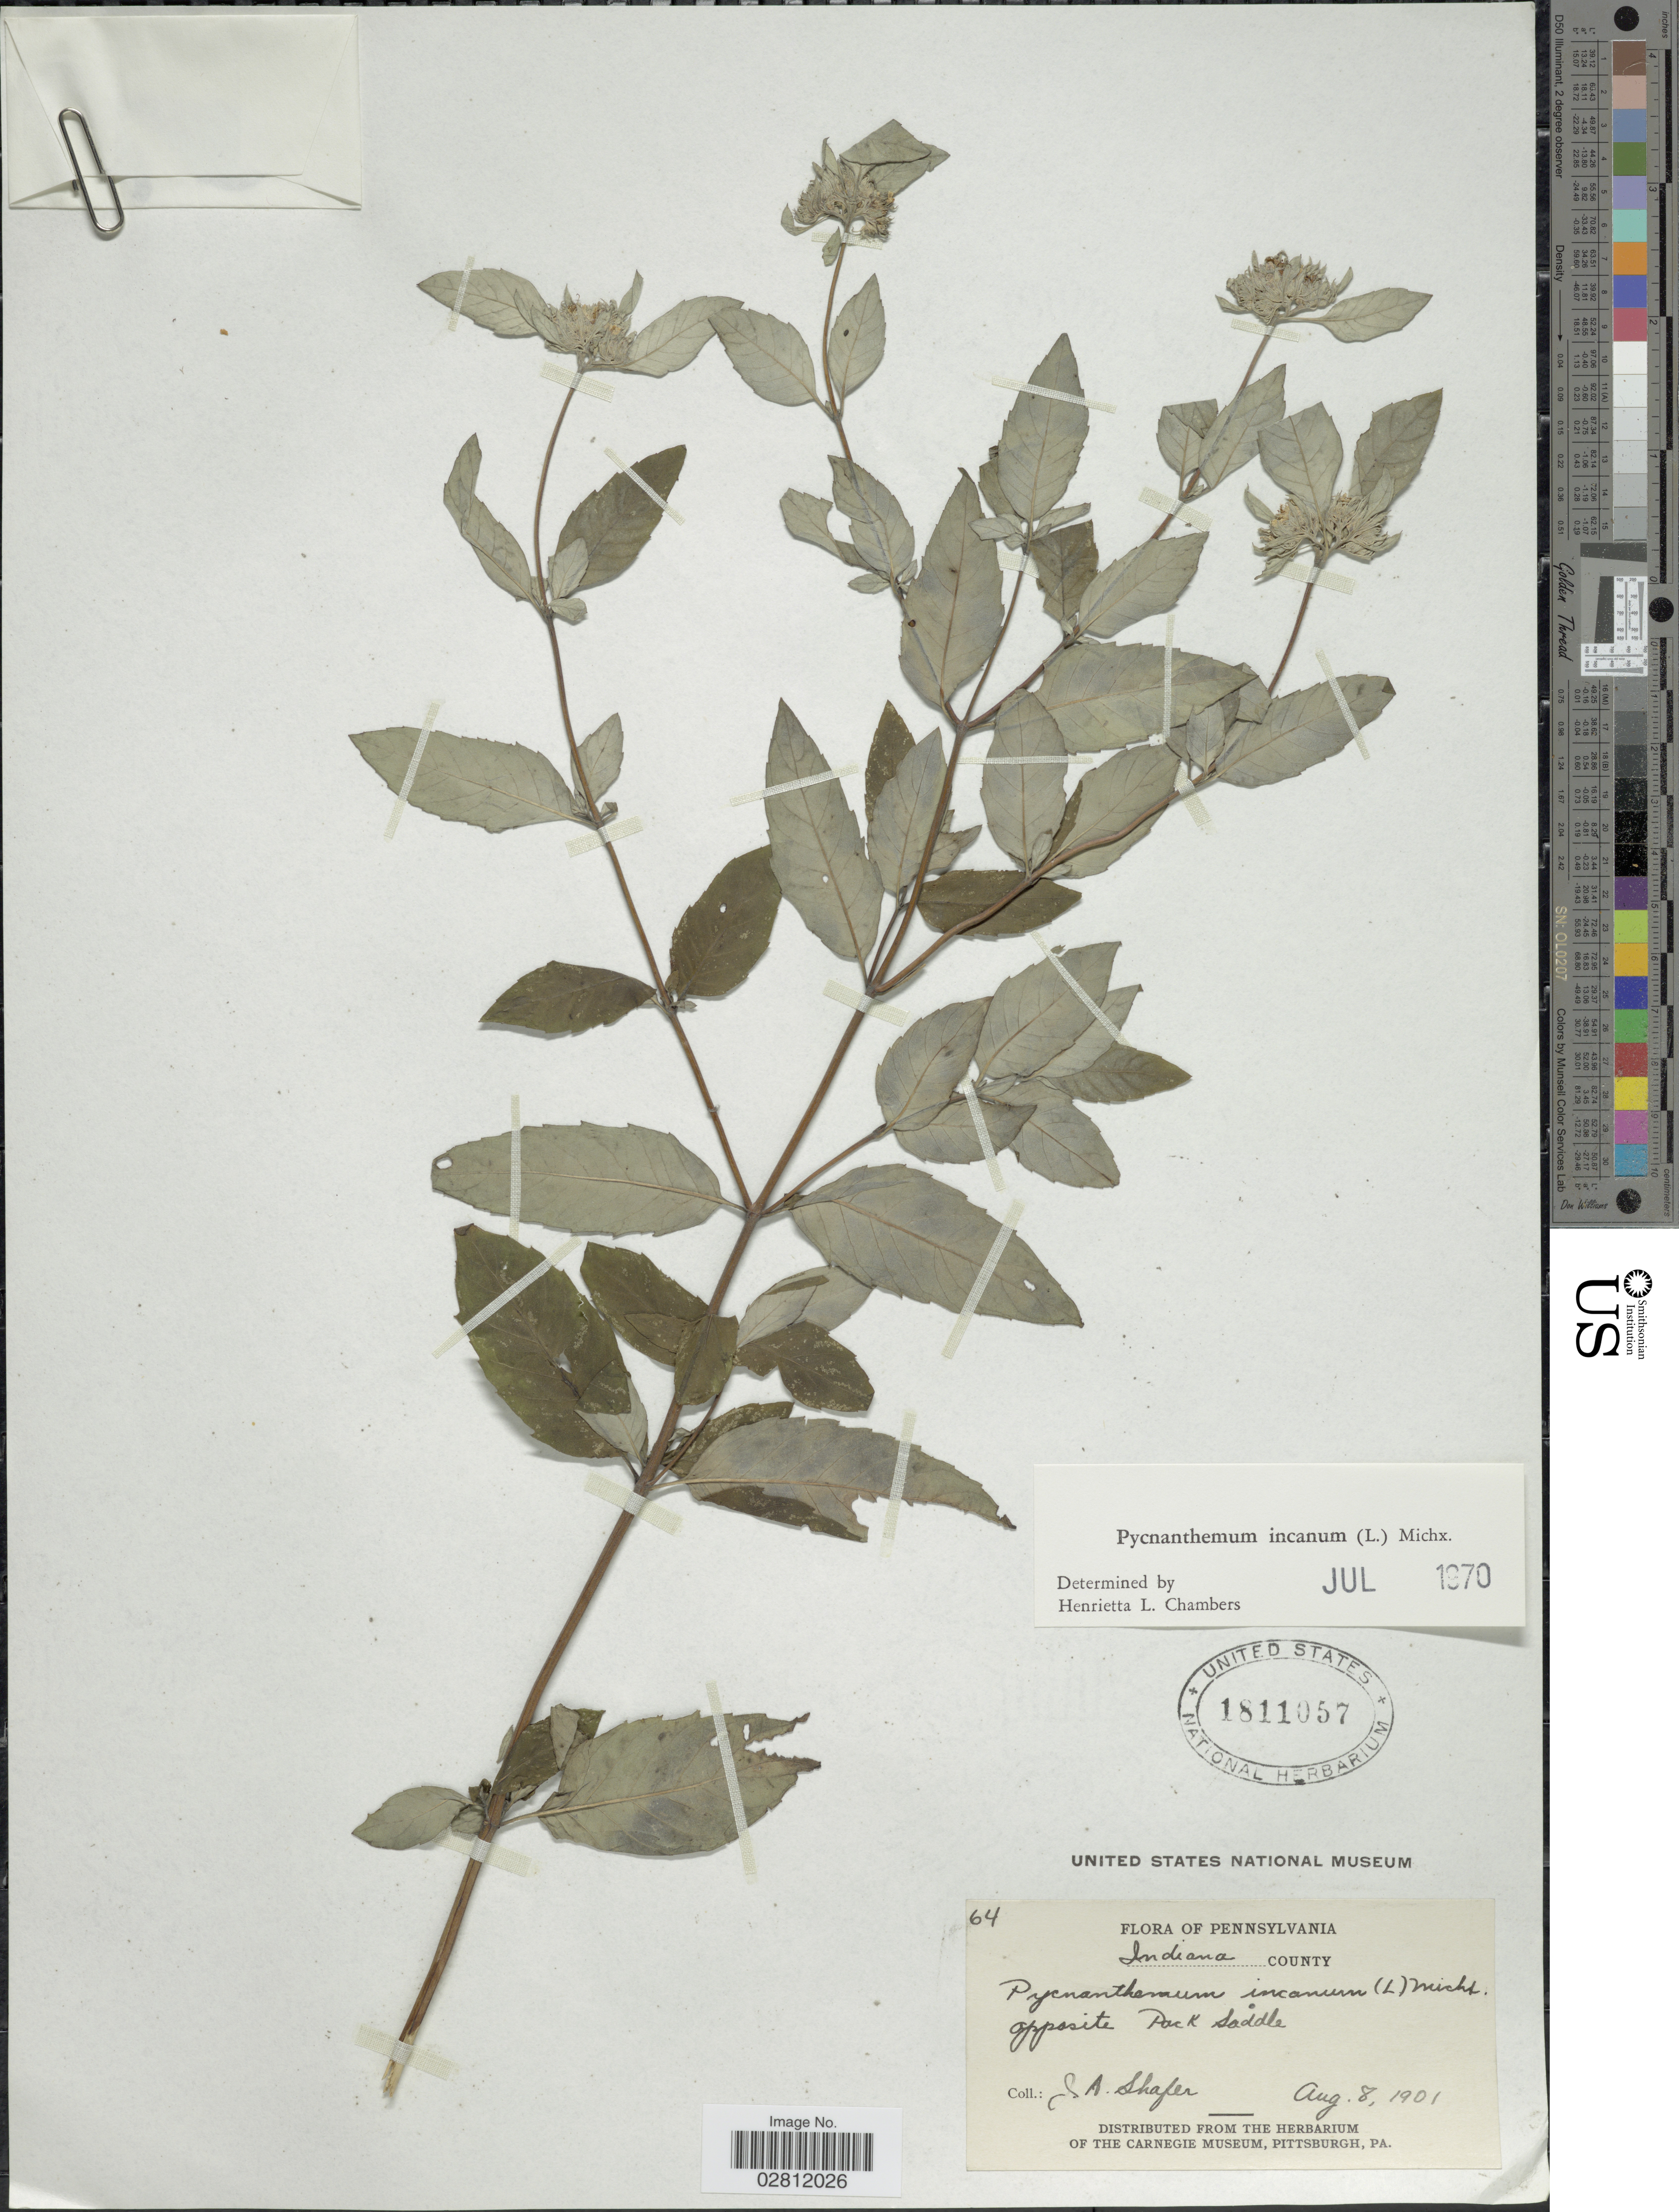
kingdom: Plantae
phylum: Tracheophyta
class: Magnoliopsida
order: Lamiales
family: Lamiaceae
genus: Pycnanthemum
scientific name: Pycnanthemum incanum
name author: (L.) Michx.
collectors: J. A. Shafer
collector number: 64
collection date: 1901-08-08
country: United States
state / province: Pennsylvania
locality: Indiana County, opposite Pack saddle.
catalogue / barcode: US 1811057